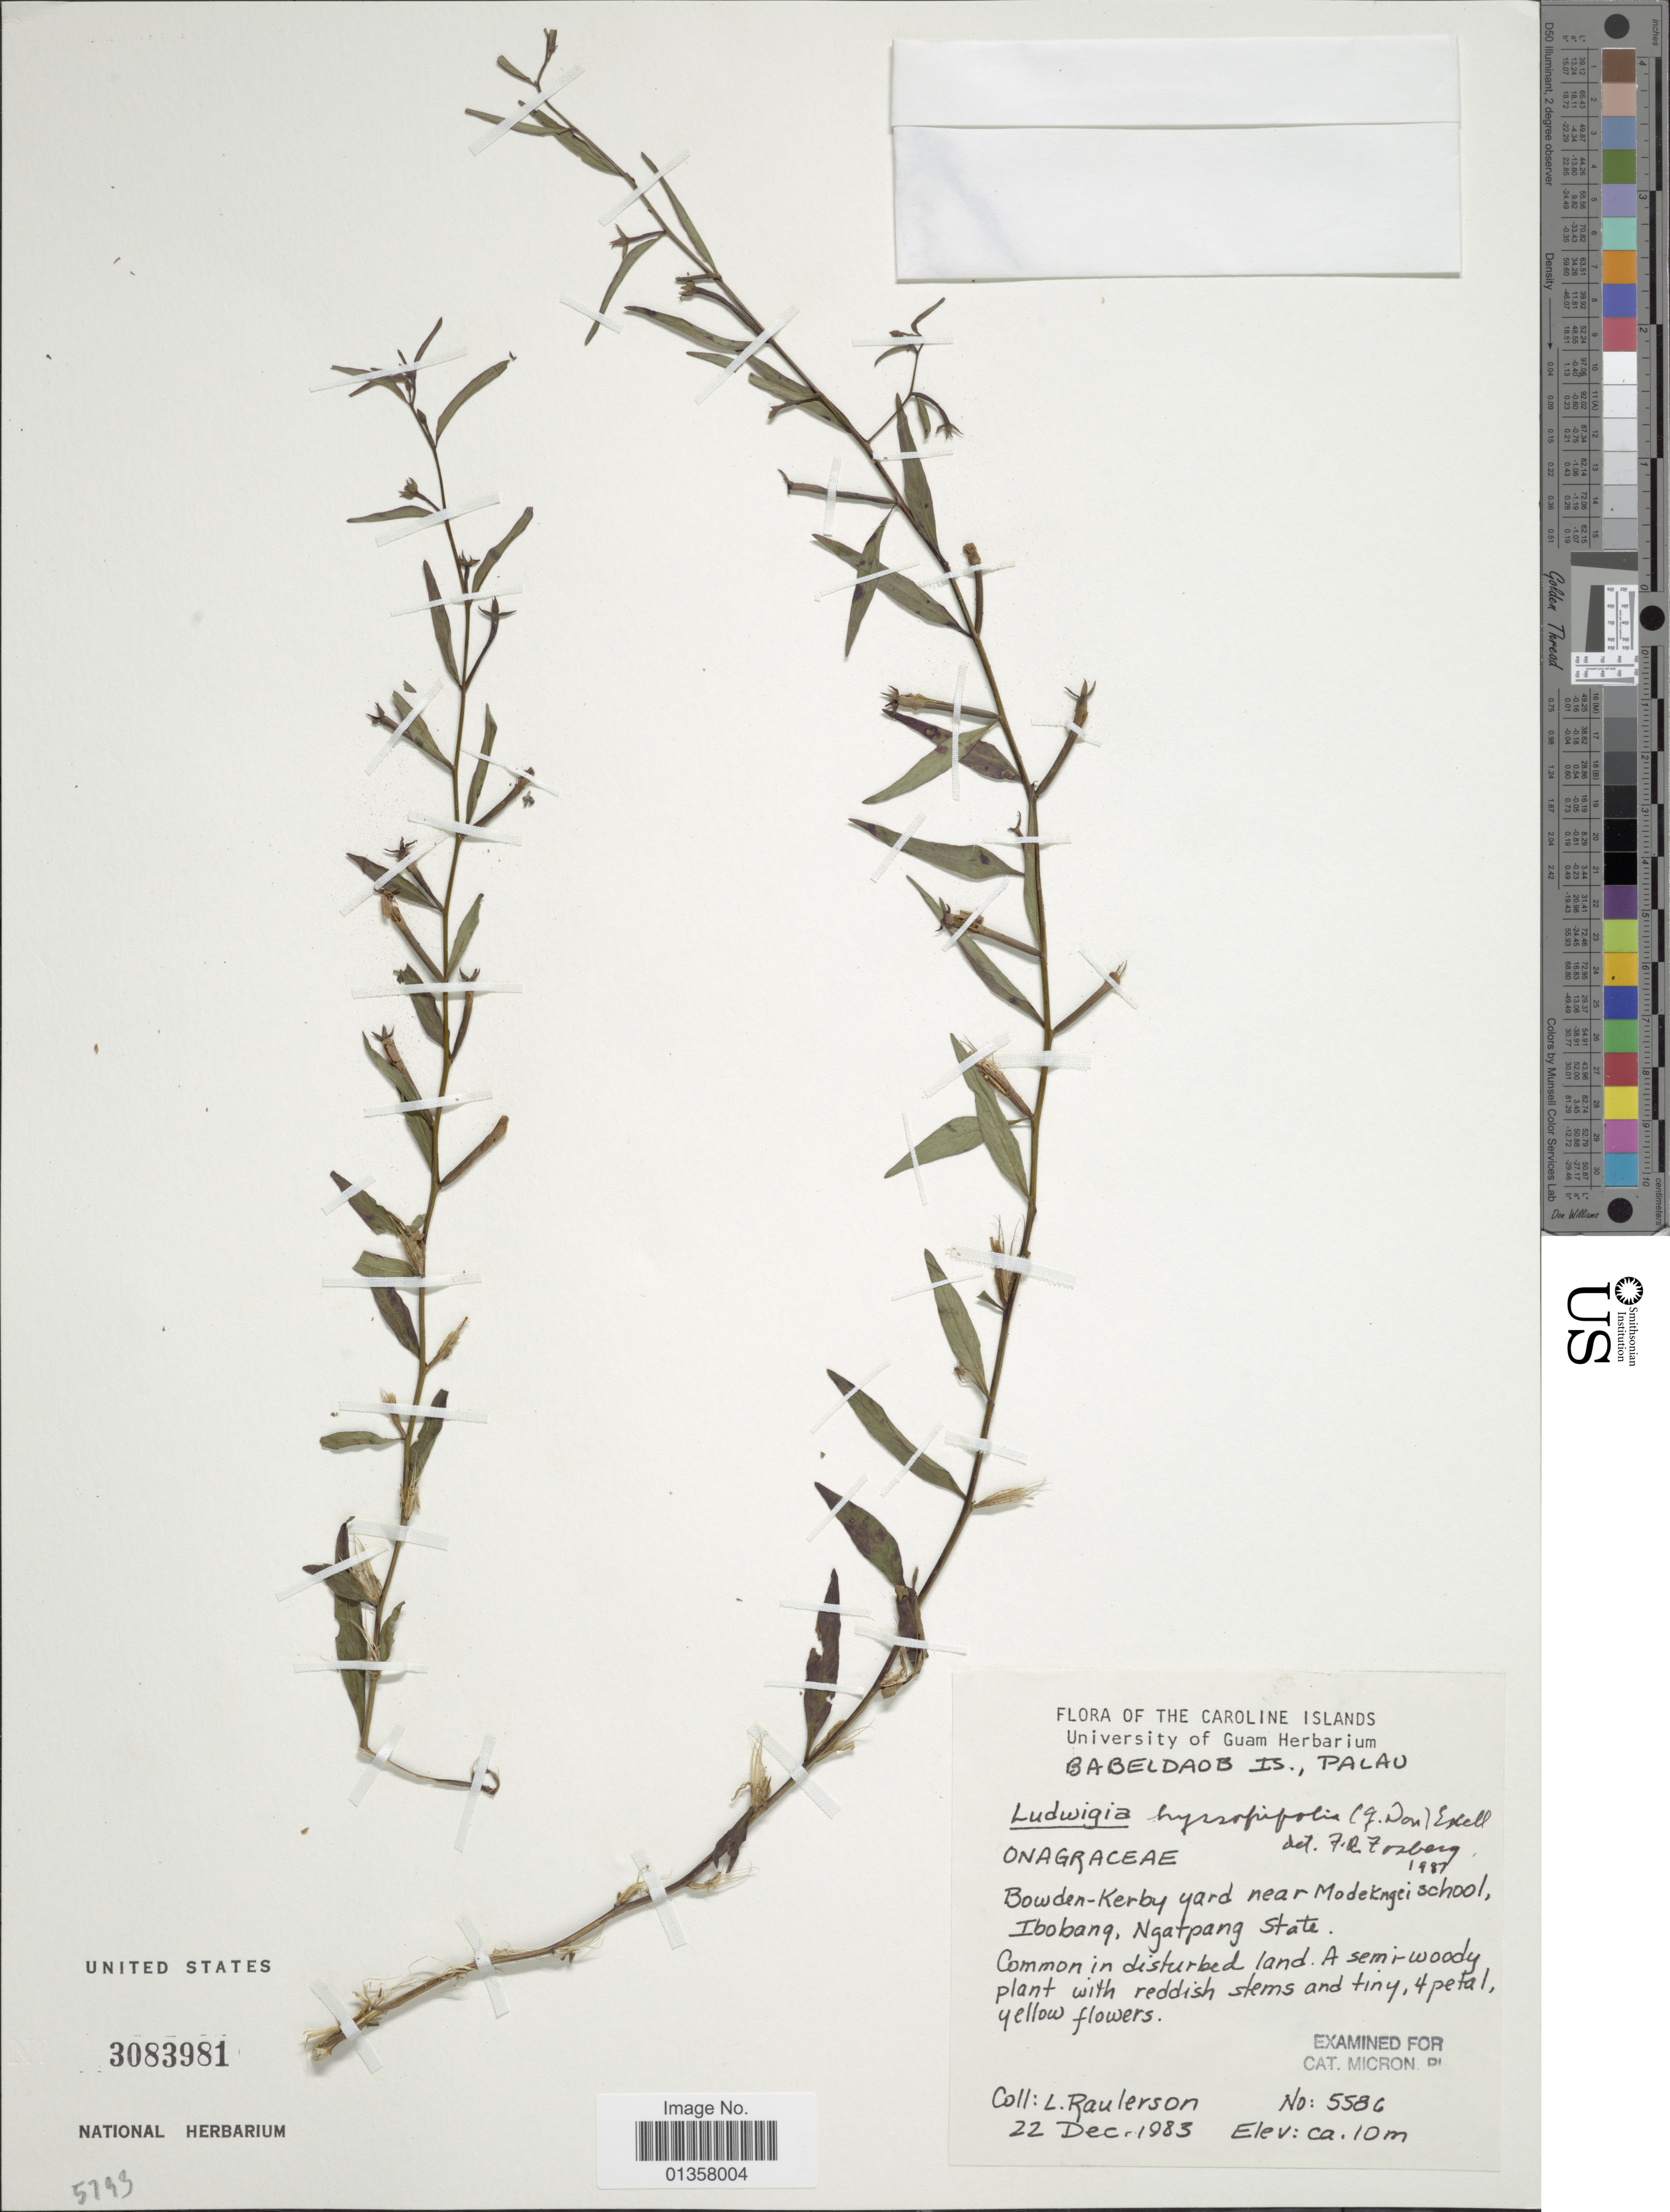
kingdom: Plantae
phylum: Tracheophyta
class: Magnoliopsida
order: Myrtales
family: Onagraceae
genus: Ludwigia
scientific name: Ludwigia hyssopifolia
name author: (G. Don) Exell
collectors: L. Raulerson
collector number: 5586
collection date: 1983-12-22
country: Palau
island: Babeldaob [Babelthuap]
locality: Caroline Islands, Babeldaob Is., Bowden-Kerby yard near Modekngei school, Ibobang, Ngatpang State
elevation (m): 10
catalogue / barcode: US 3083981